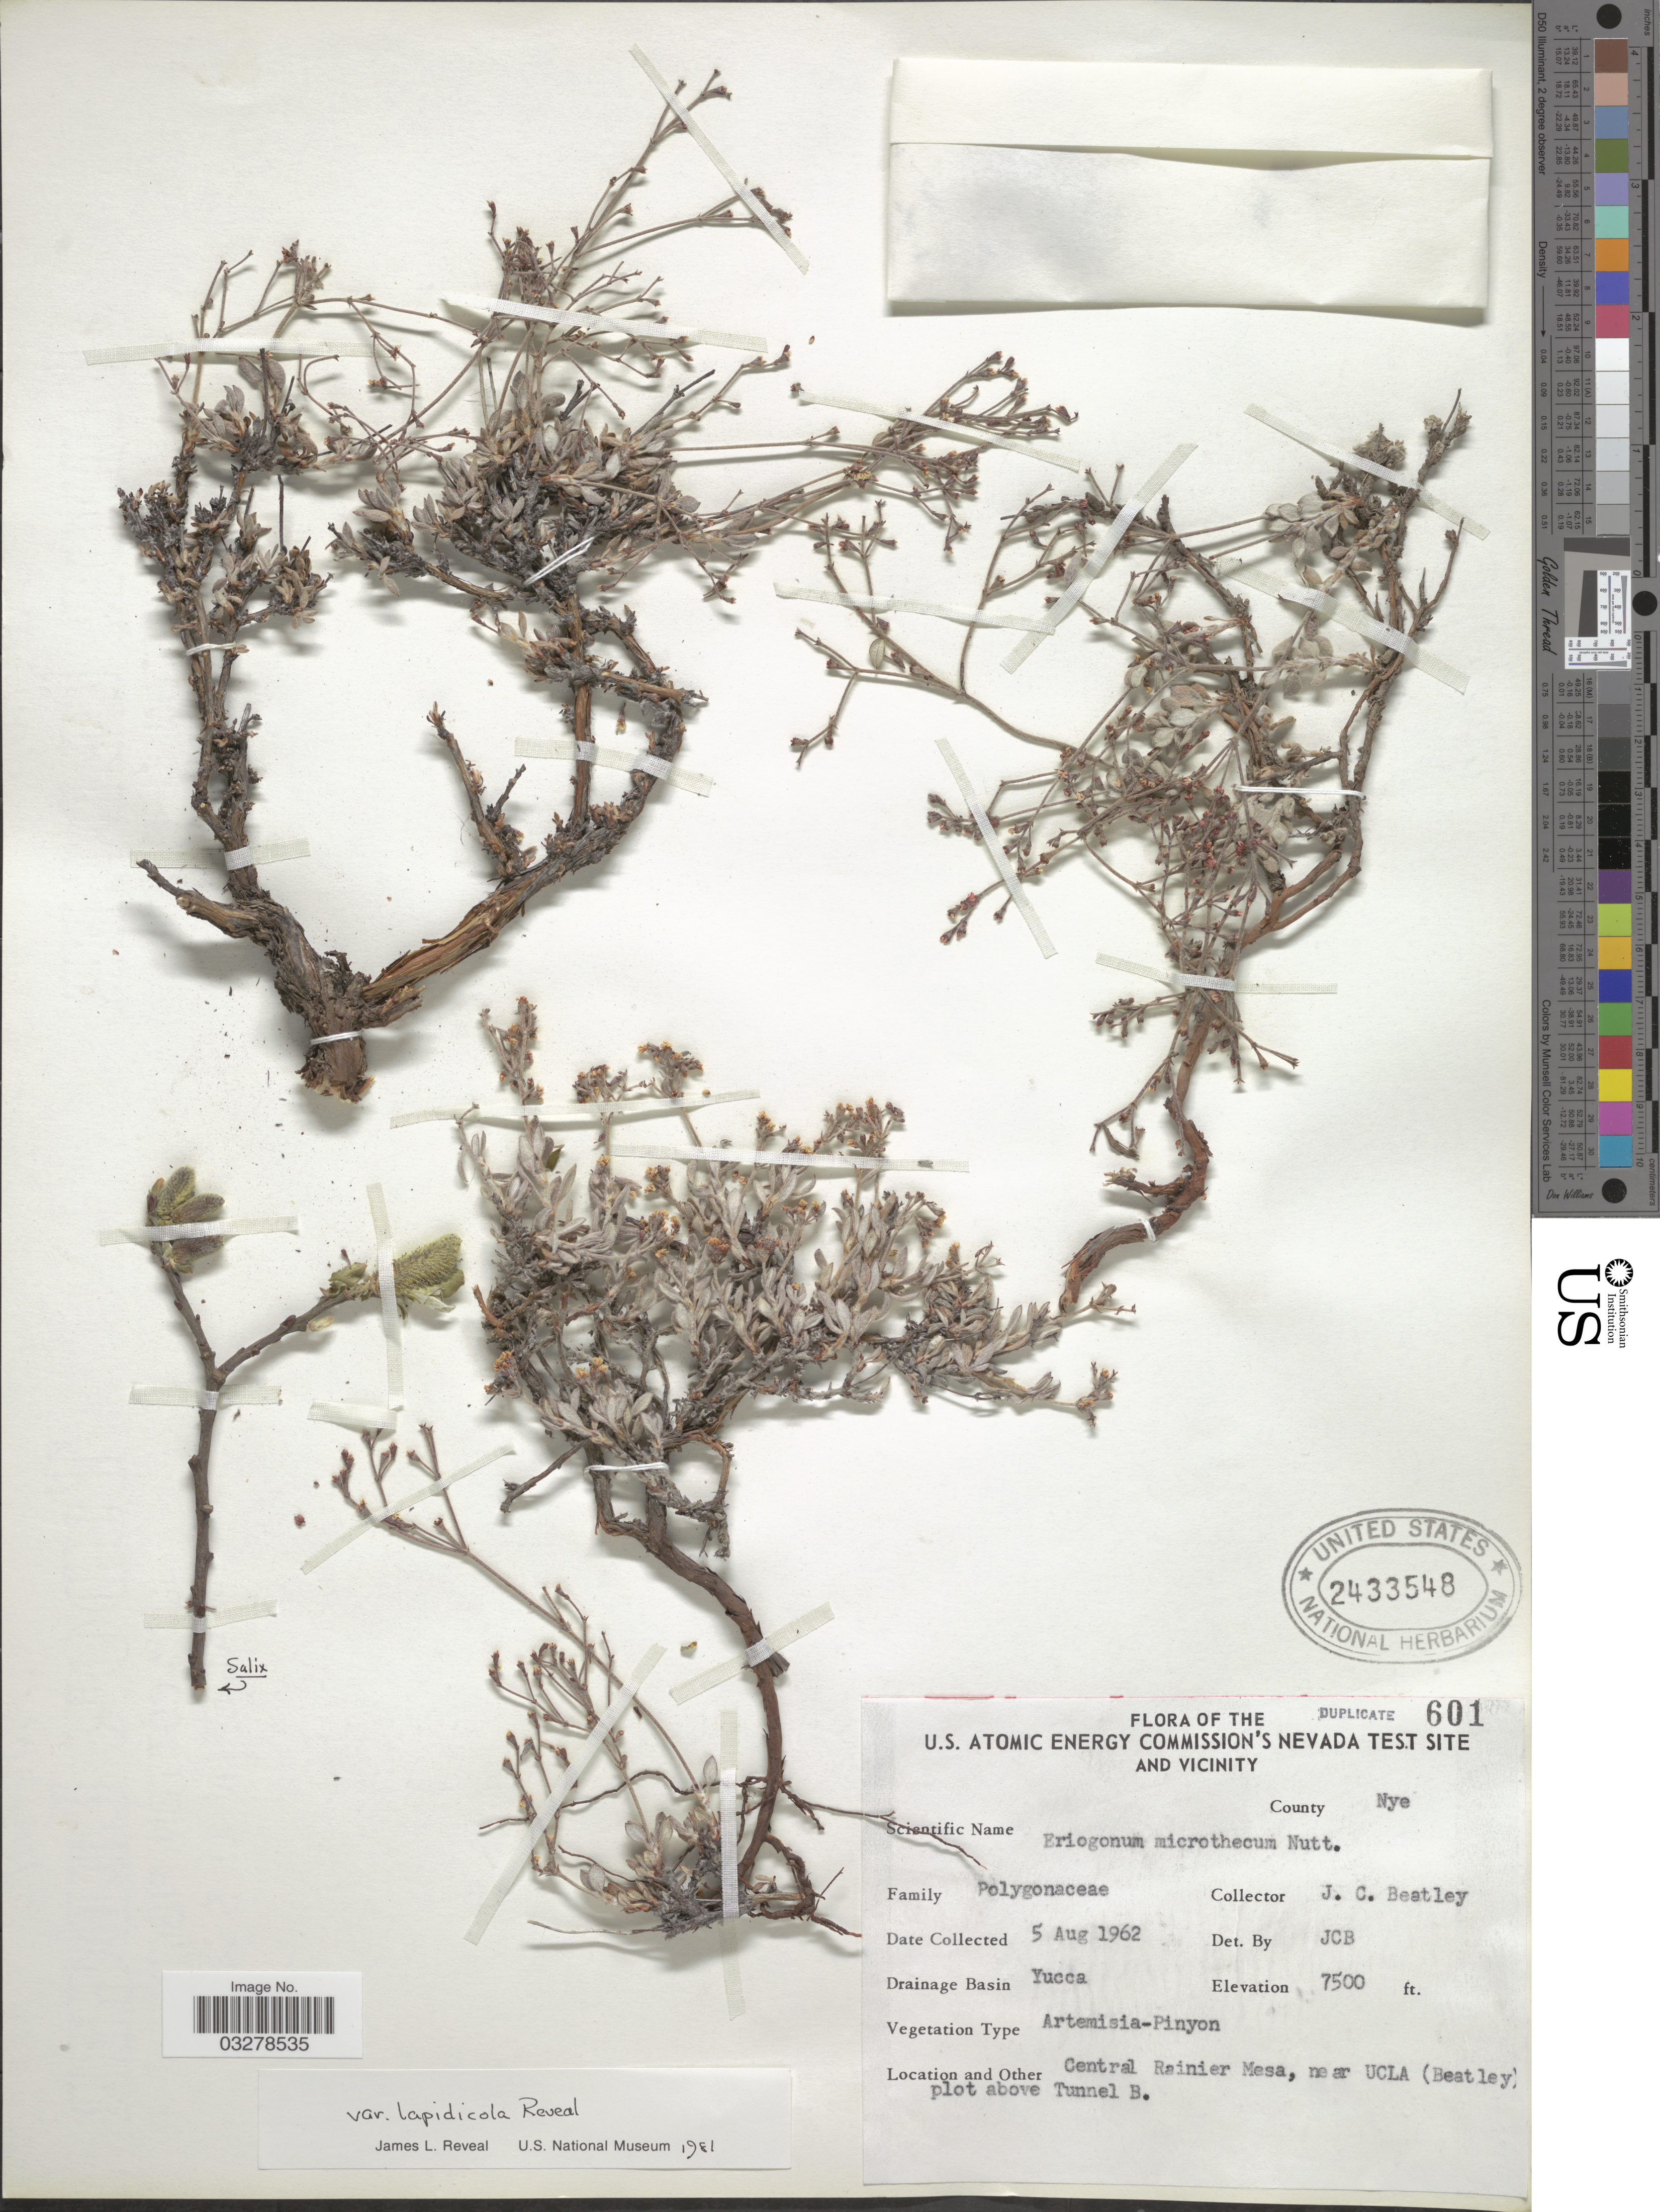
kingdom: Plantae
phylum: Tracheophyta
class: Magnoliopsida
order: Caryophyllales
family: Polygonaceae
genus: Eriogonum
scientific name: Eriogonum microtheca var. lapidicola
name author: Reveal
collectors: J. C. Beatley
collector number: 601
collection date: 1962-08-05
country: United States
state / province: Nevada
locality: U.S. Atomic Energy Commission's Nevada Test Site and Vicinity. County Nye. Drainage Basin Yucca. Central Rainier Mesa, near UCLA (Beatley) plot above Tunnel B.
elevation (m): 2286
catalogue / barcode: US 2433548